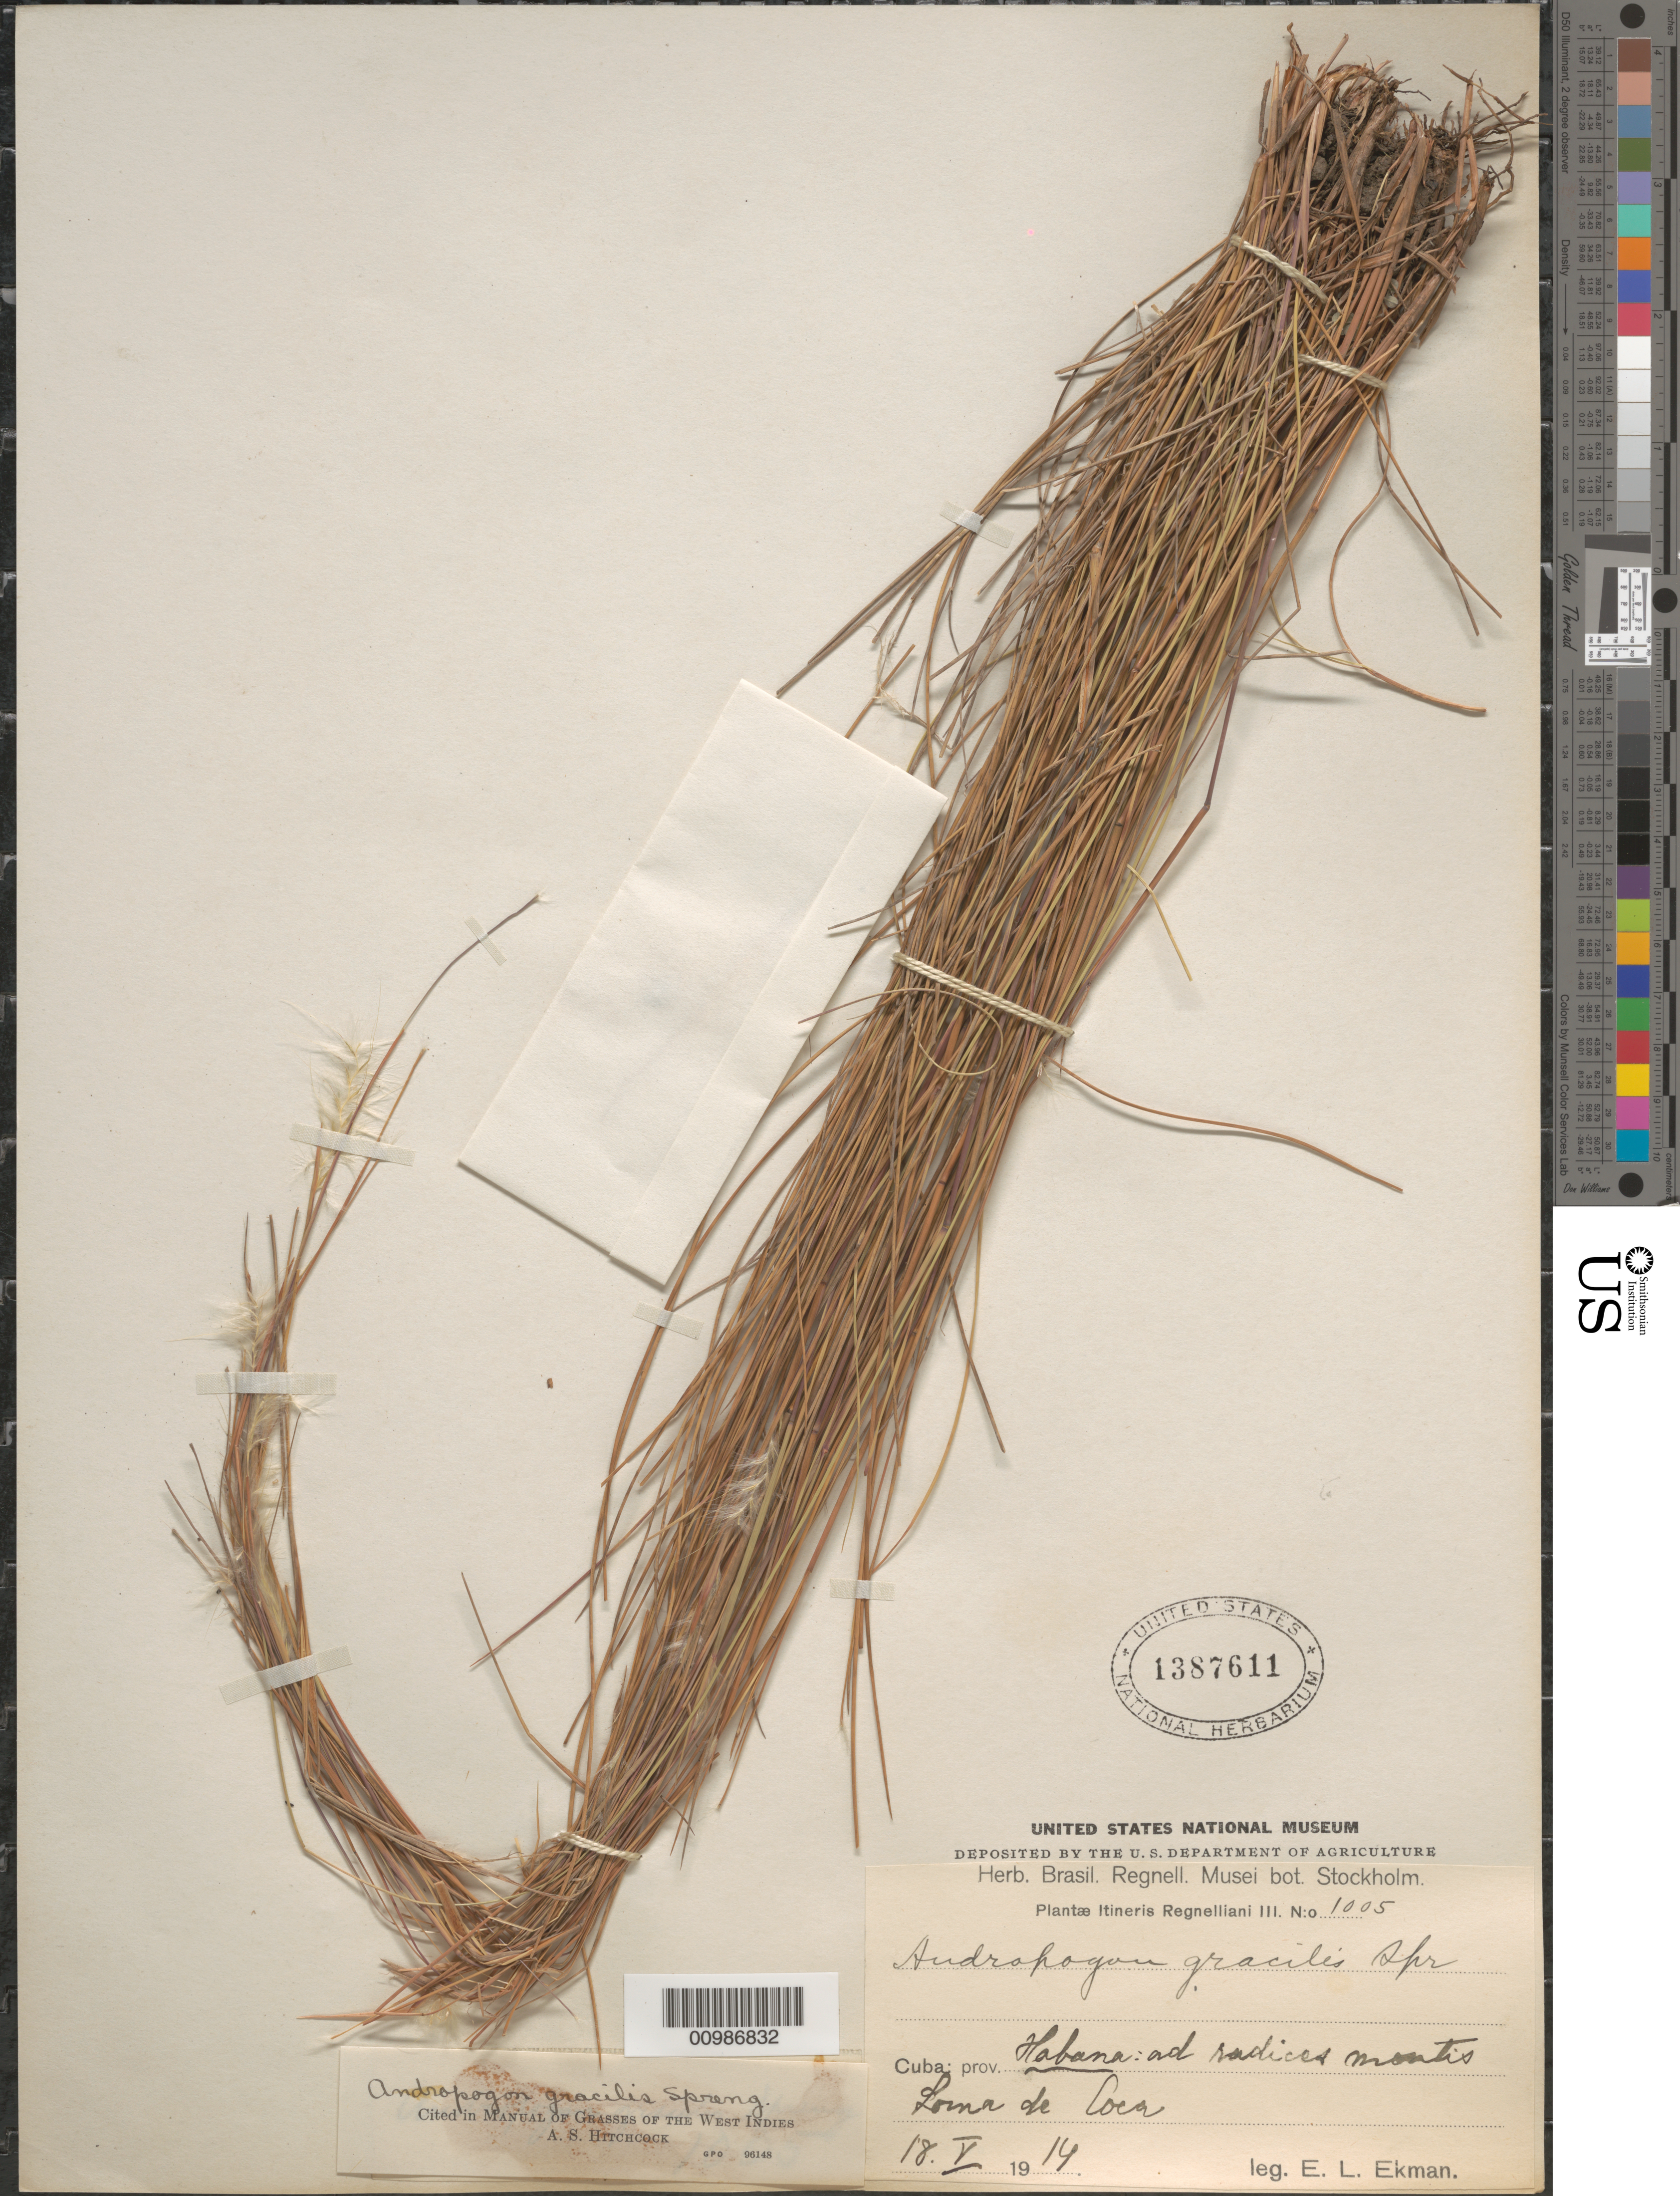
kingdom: Plantae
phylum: Tracheophyta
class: Liliopsida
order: Poales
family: Poaceae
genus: Andropogon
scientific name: Andropogon gracilis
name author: Spreng.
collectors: E. L. Ekman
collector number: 1005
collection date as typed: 18 May 1914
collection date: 1914-05-18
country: Cuba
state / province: La Habana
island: Cuba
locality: Lomas de Coca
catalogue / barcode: US 1387611